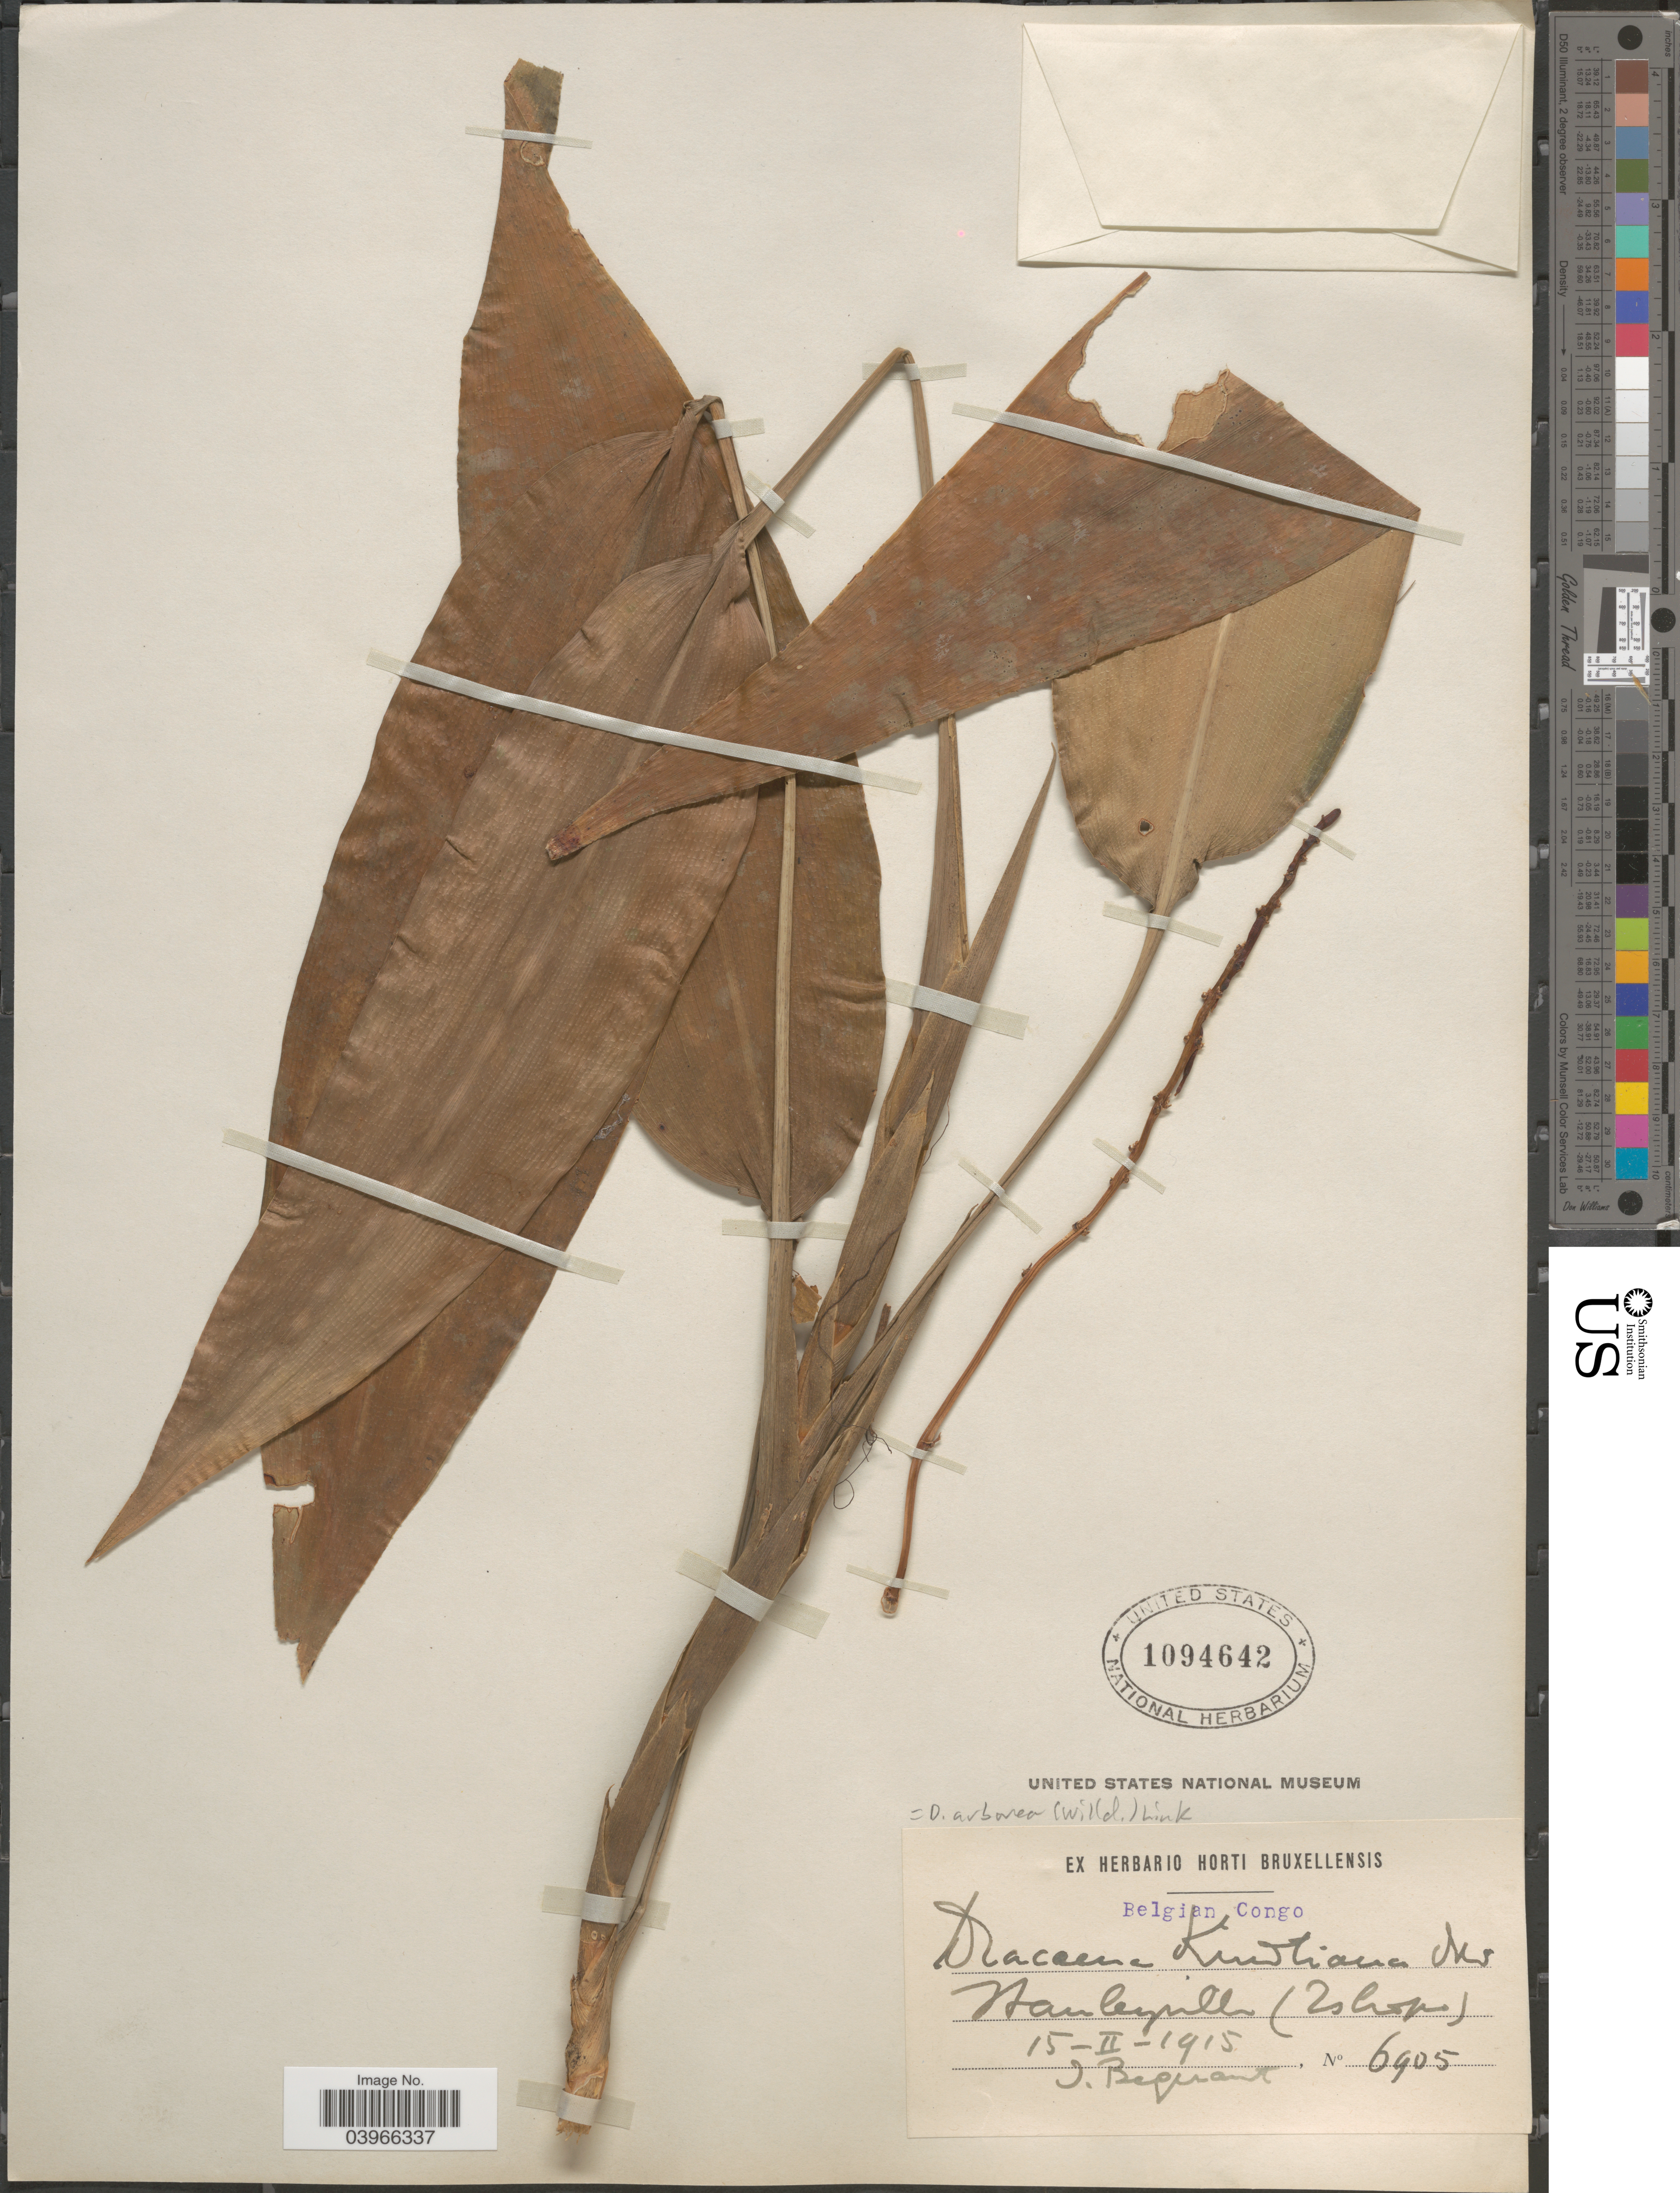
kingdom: Plantae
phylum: Tracheophyta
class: Liliopsida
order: Asparagales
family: Asparagaceae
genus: Dracaena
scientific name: Dracaena arborea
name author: (Willd.) Link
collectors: J. Bequaert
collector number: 6905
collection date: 1915-02-15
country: Congo, Democratic Republic of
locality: Belgian Congo. Nauleyville (Issoko).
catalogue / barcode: US 1094642